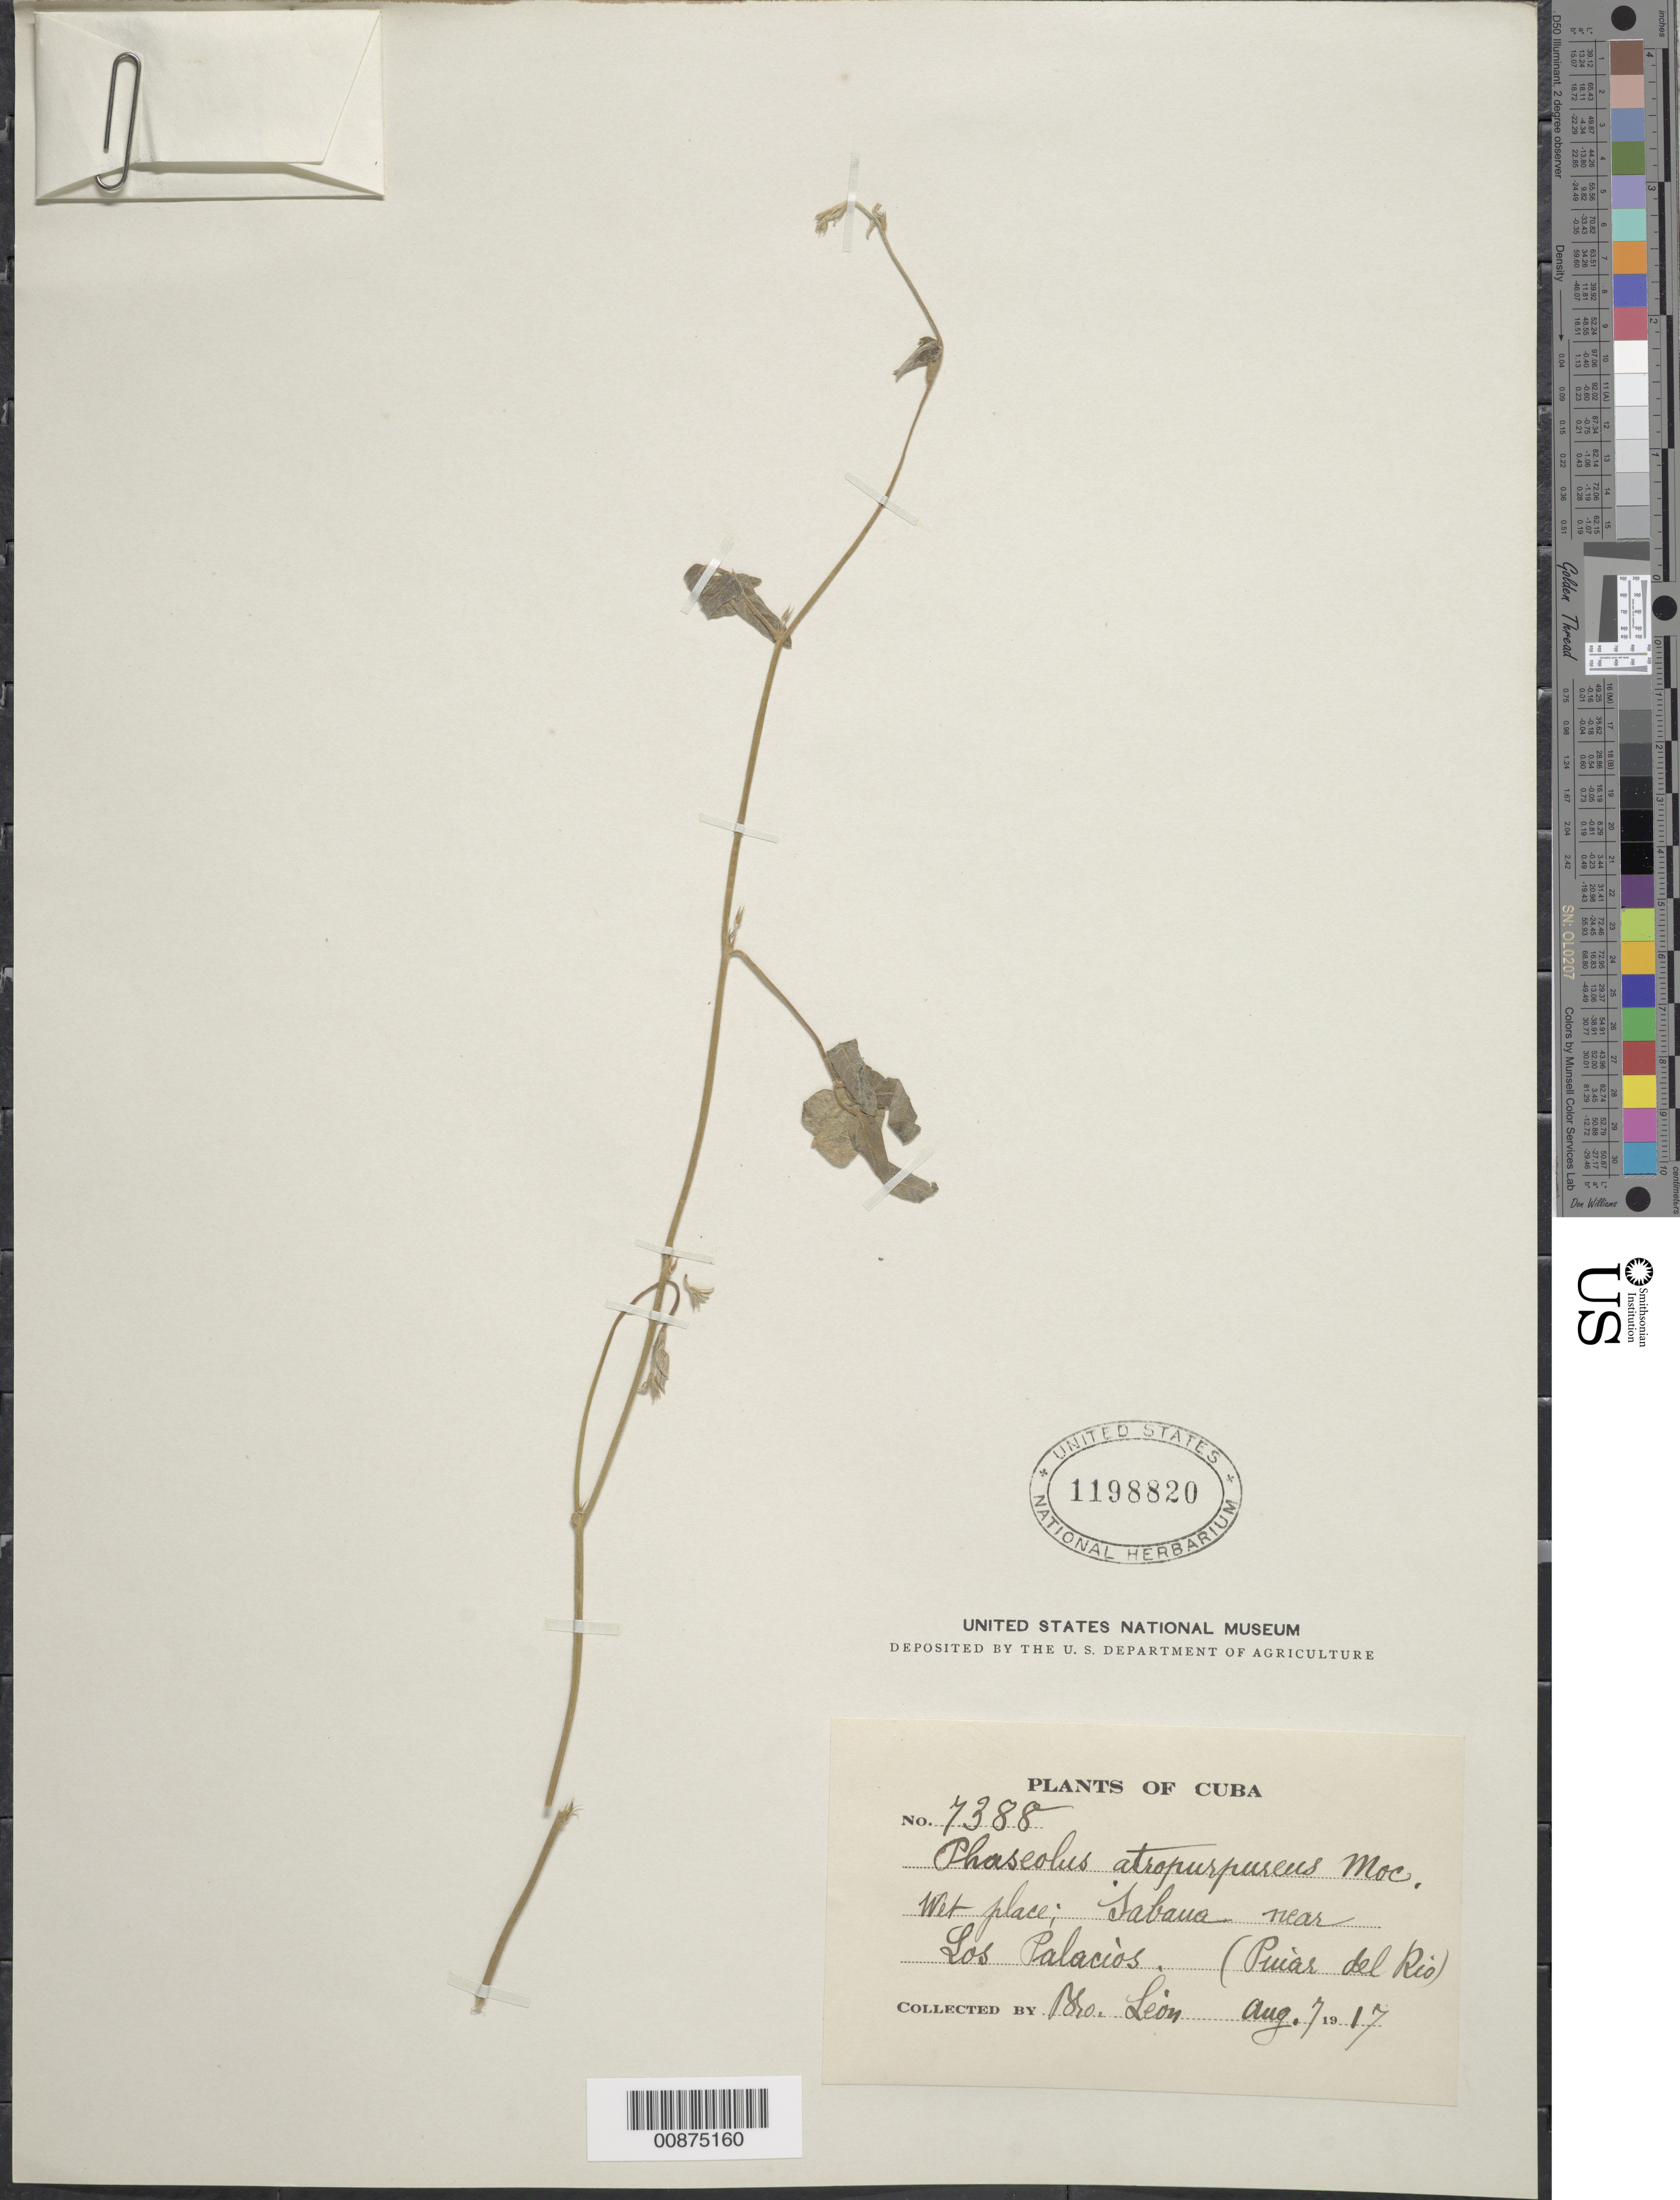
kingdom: Plantae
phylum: Tracheophyta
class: Magnoliopsida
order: Fabales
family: Fabaceae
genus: Macroptilium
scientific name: Macroptilium atropurpureum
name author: (DC.) Urb.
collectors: Bro. León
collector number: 7388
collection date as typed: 07 Aug 1917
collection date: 1917-08-07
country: Cuba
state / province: Pinar del Rio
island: Cuba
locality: Near Los Palacios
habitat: Wet place; sabana.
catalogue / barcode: US 1198820